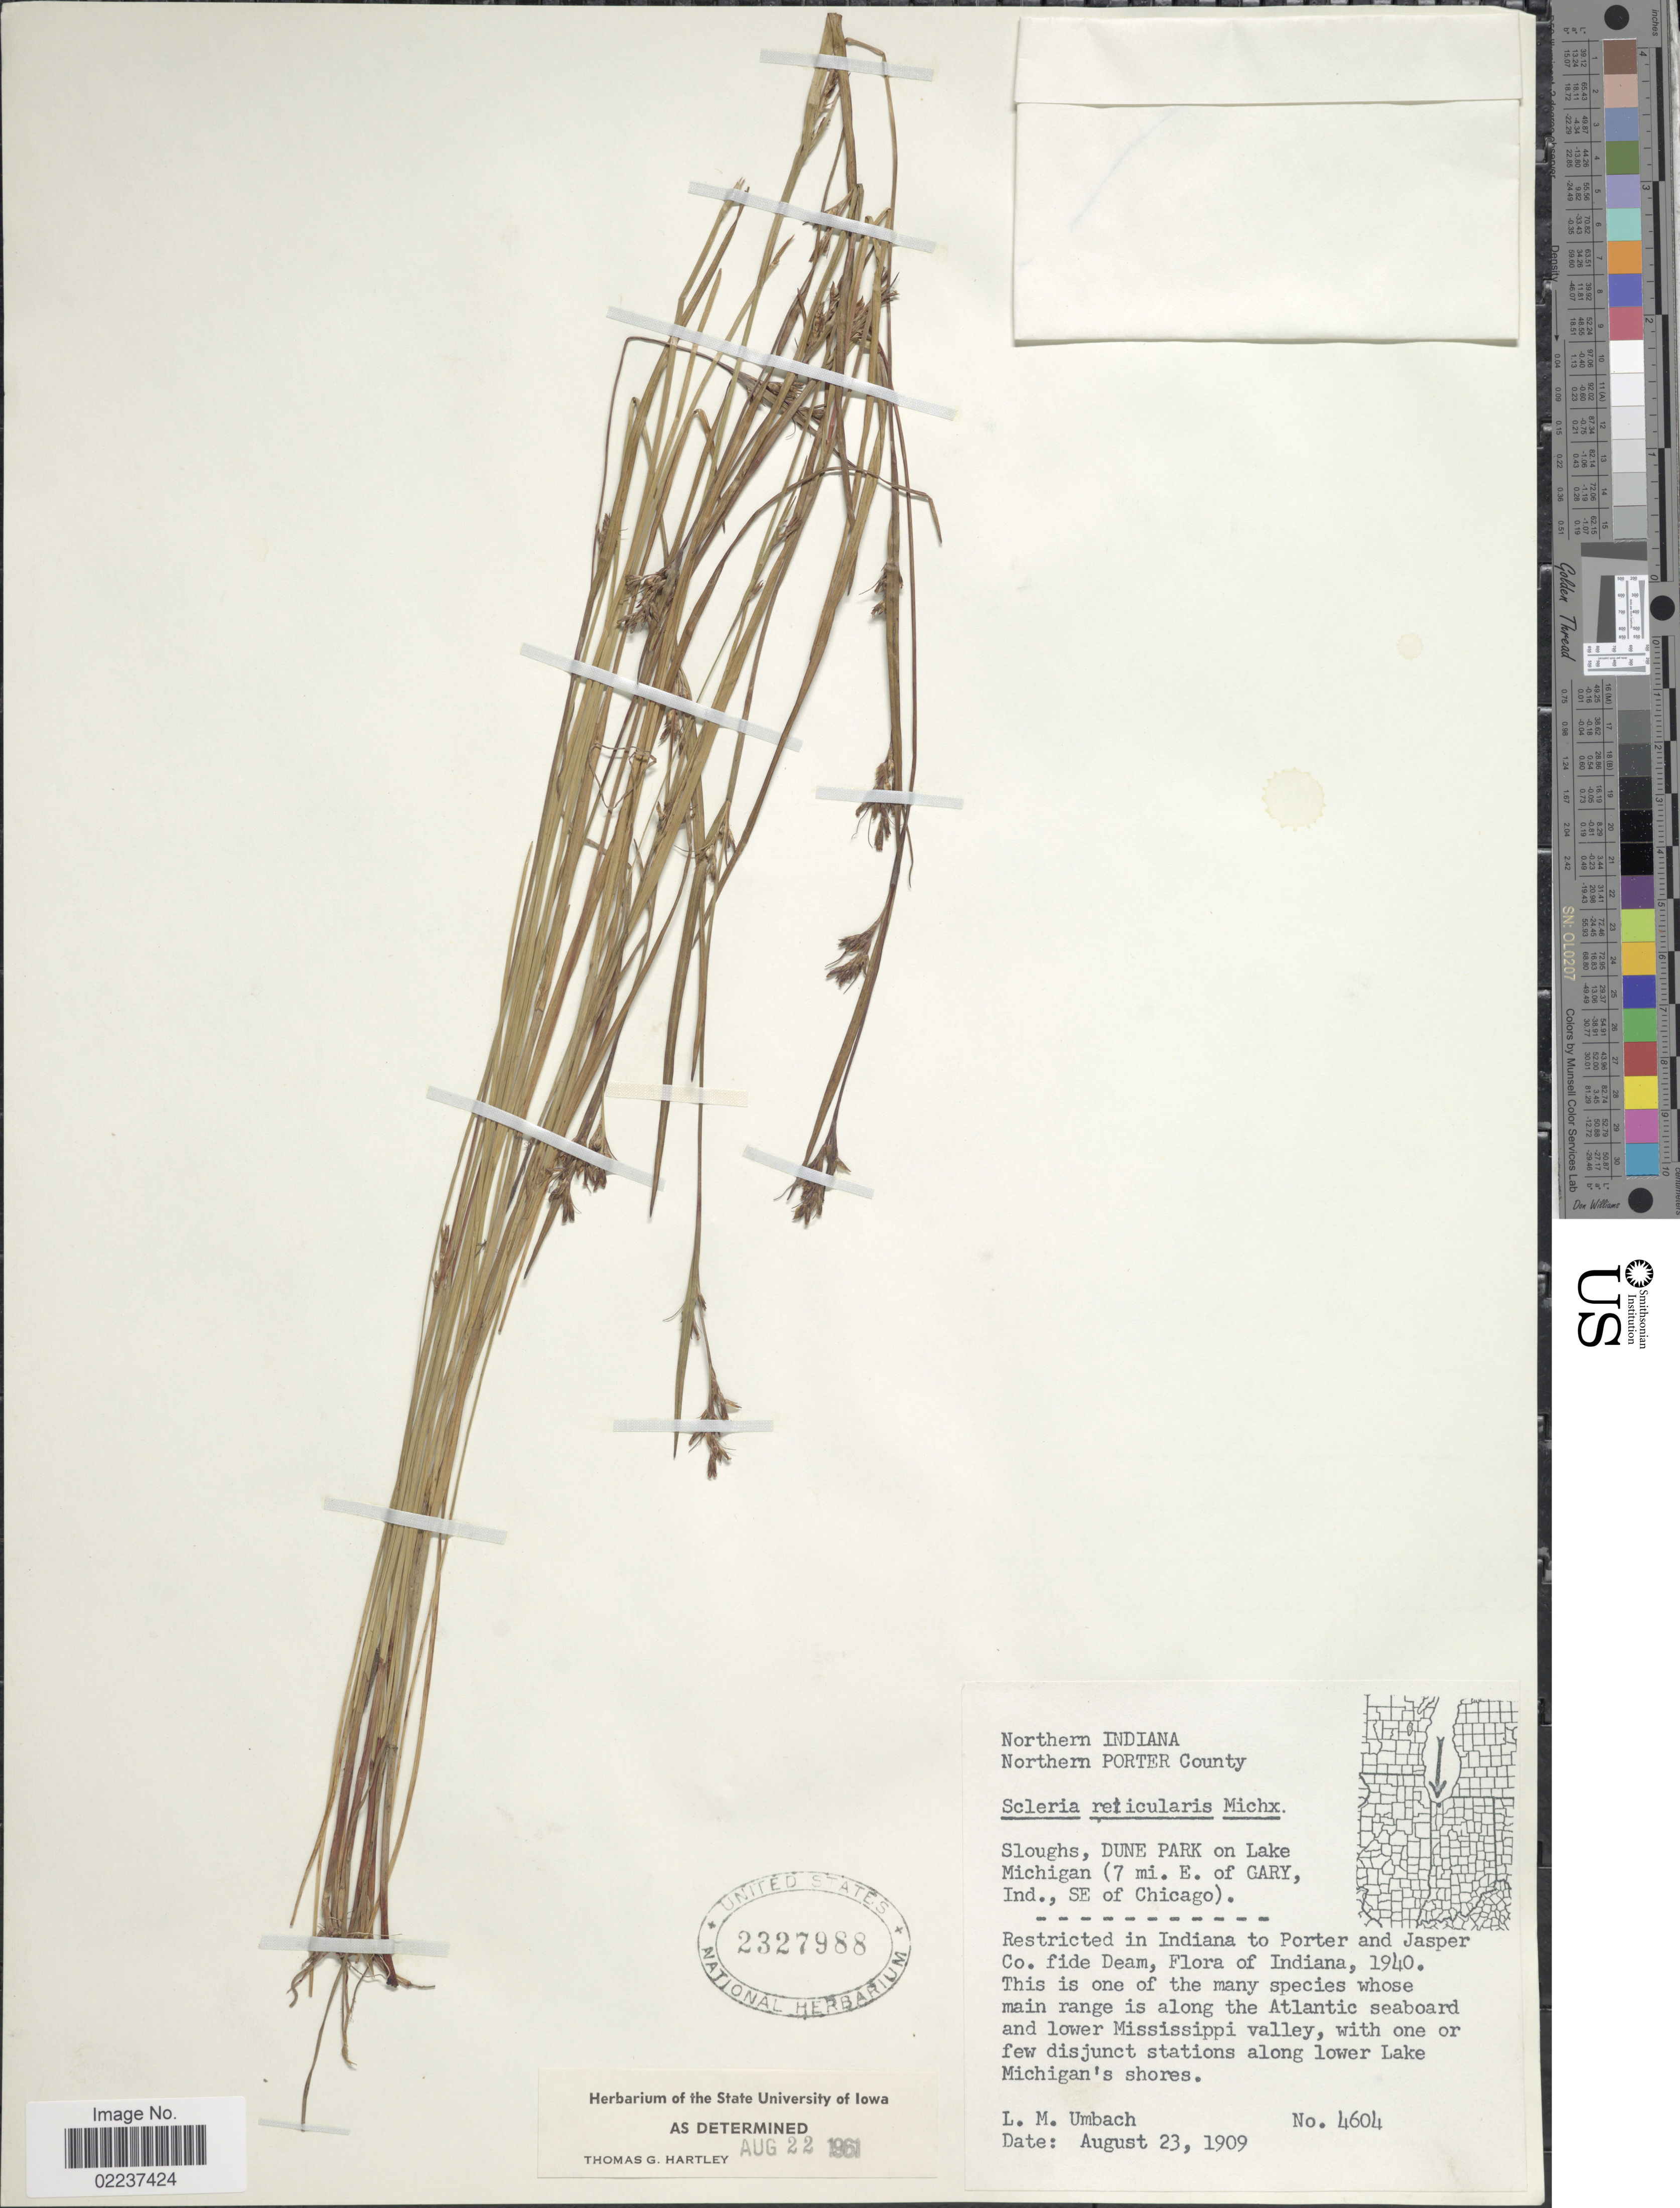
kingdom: Plantae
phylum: Tracheophyta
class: Liliopsida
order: Poales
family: Cyperaceae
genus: Scleria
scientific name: Scleria reticularis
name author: Michx.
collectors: L. M. Umbach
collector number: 4604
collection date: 1909-08-23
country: United States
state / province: Indiana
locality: Northern Indiana, Northern Porter County, Sloughs, Dune Park on Lake Michigan (7 mi. E of Gary, Ind., SE of Chicago)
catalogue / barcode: US 2327988